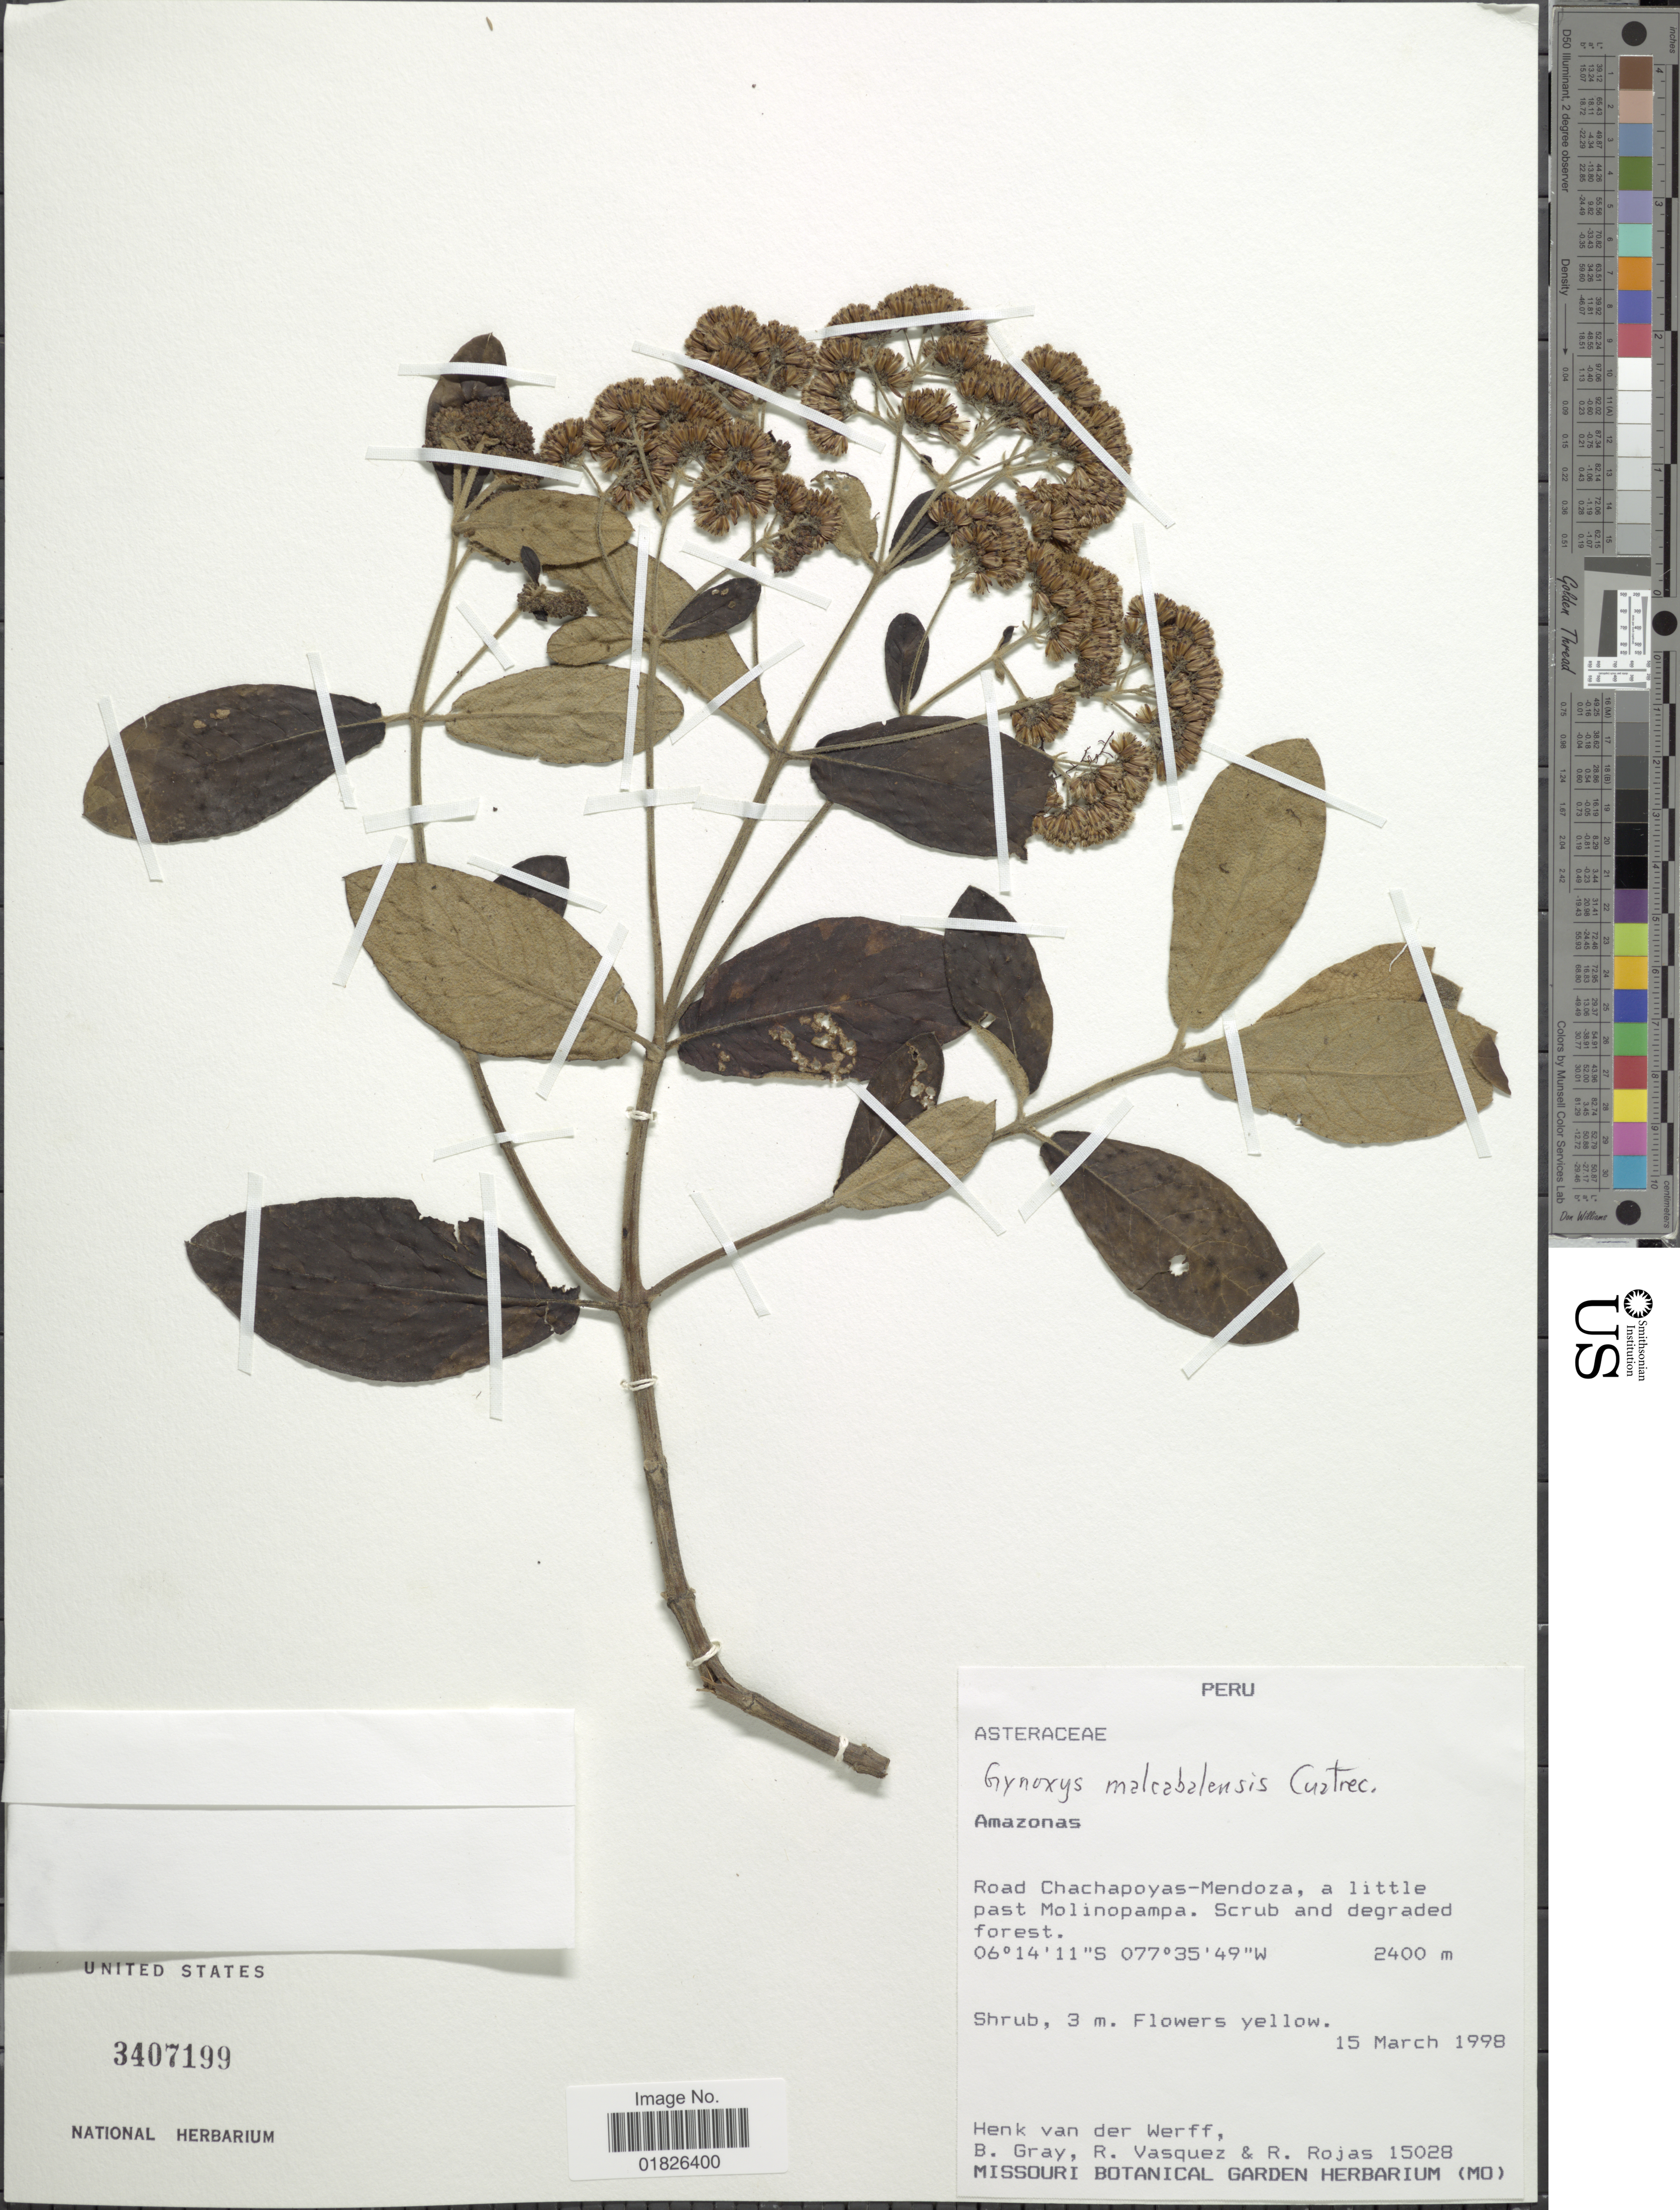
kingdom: Plantae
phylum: Tracheophyta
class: Magnoliopsida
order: Asterales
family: Asteraceae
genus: Gynoxys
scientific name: Gynoxys malcabalensis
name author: Cuatrec.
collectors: H. van der Werff, B. Gray, R. Vasquez & R. Rojas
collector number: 15028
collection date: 1998-03-15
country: Peru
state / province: Amazonas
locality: Road Chachapoyas-Mendoza, a little past Molinopampa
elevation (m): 2400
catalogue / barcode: US 3407199